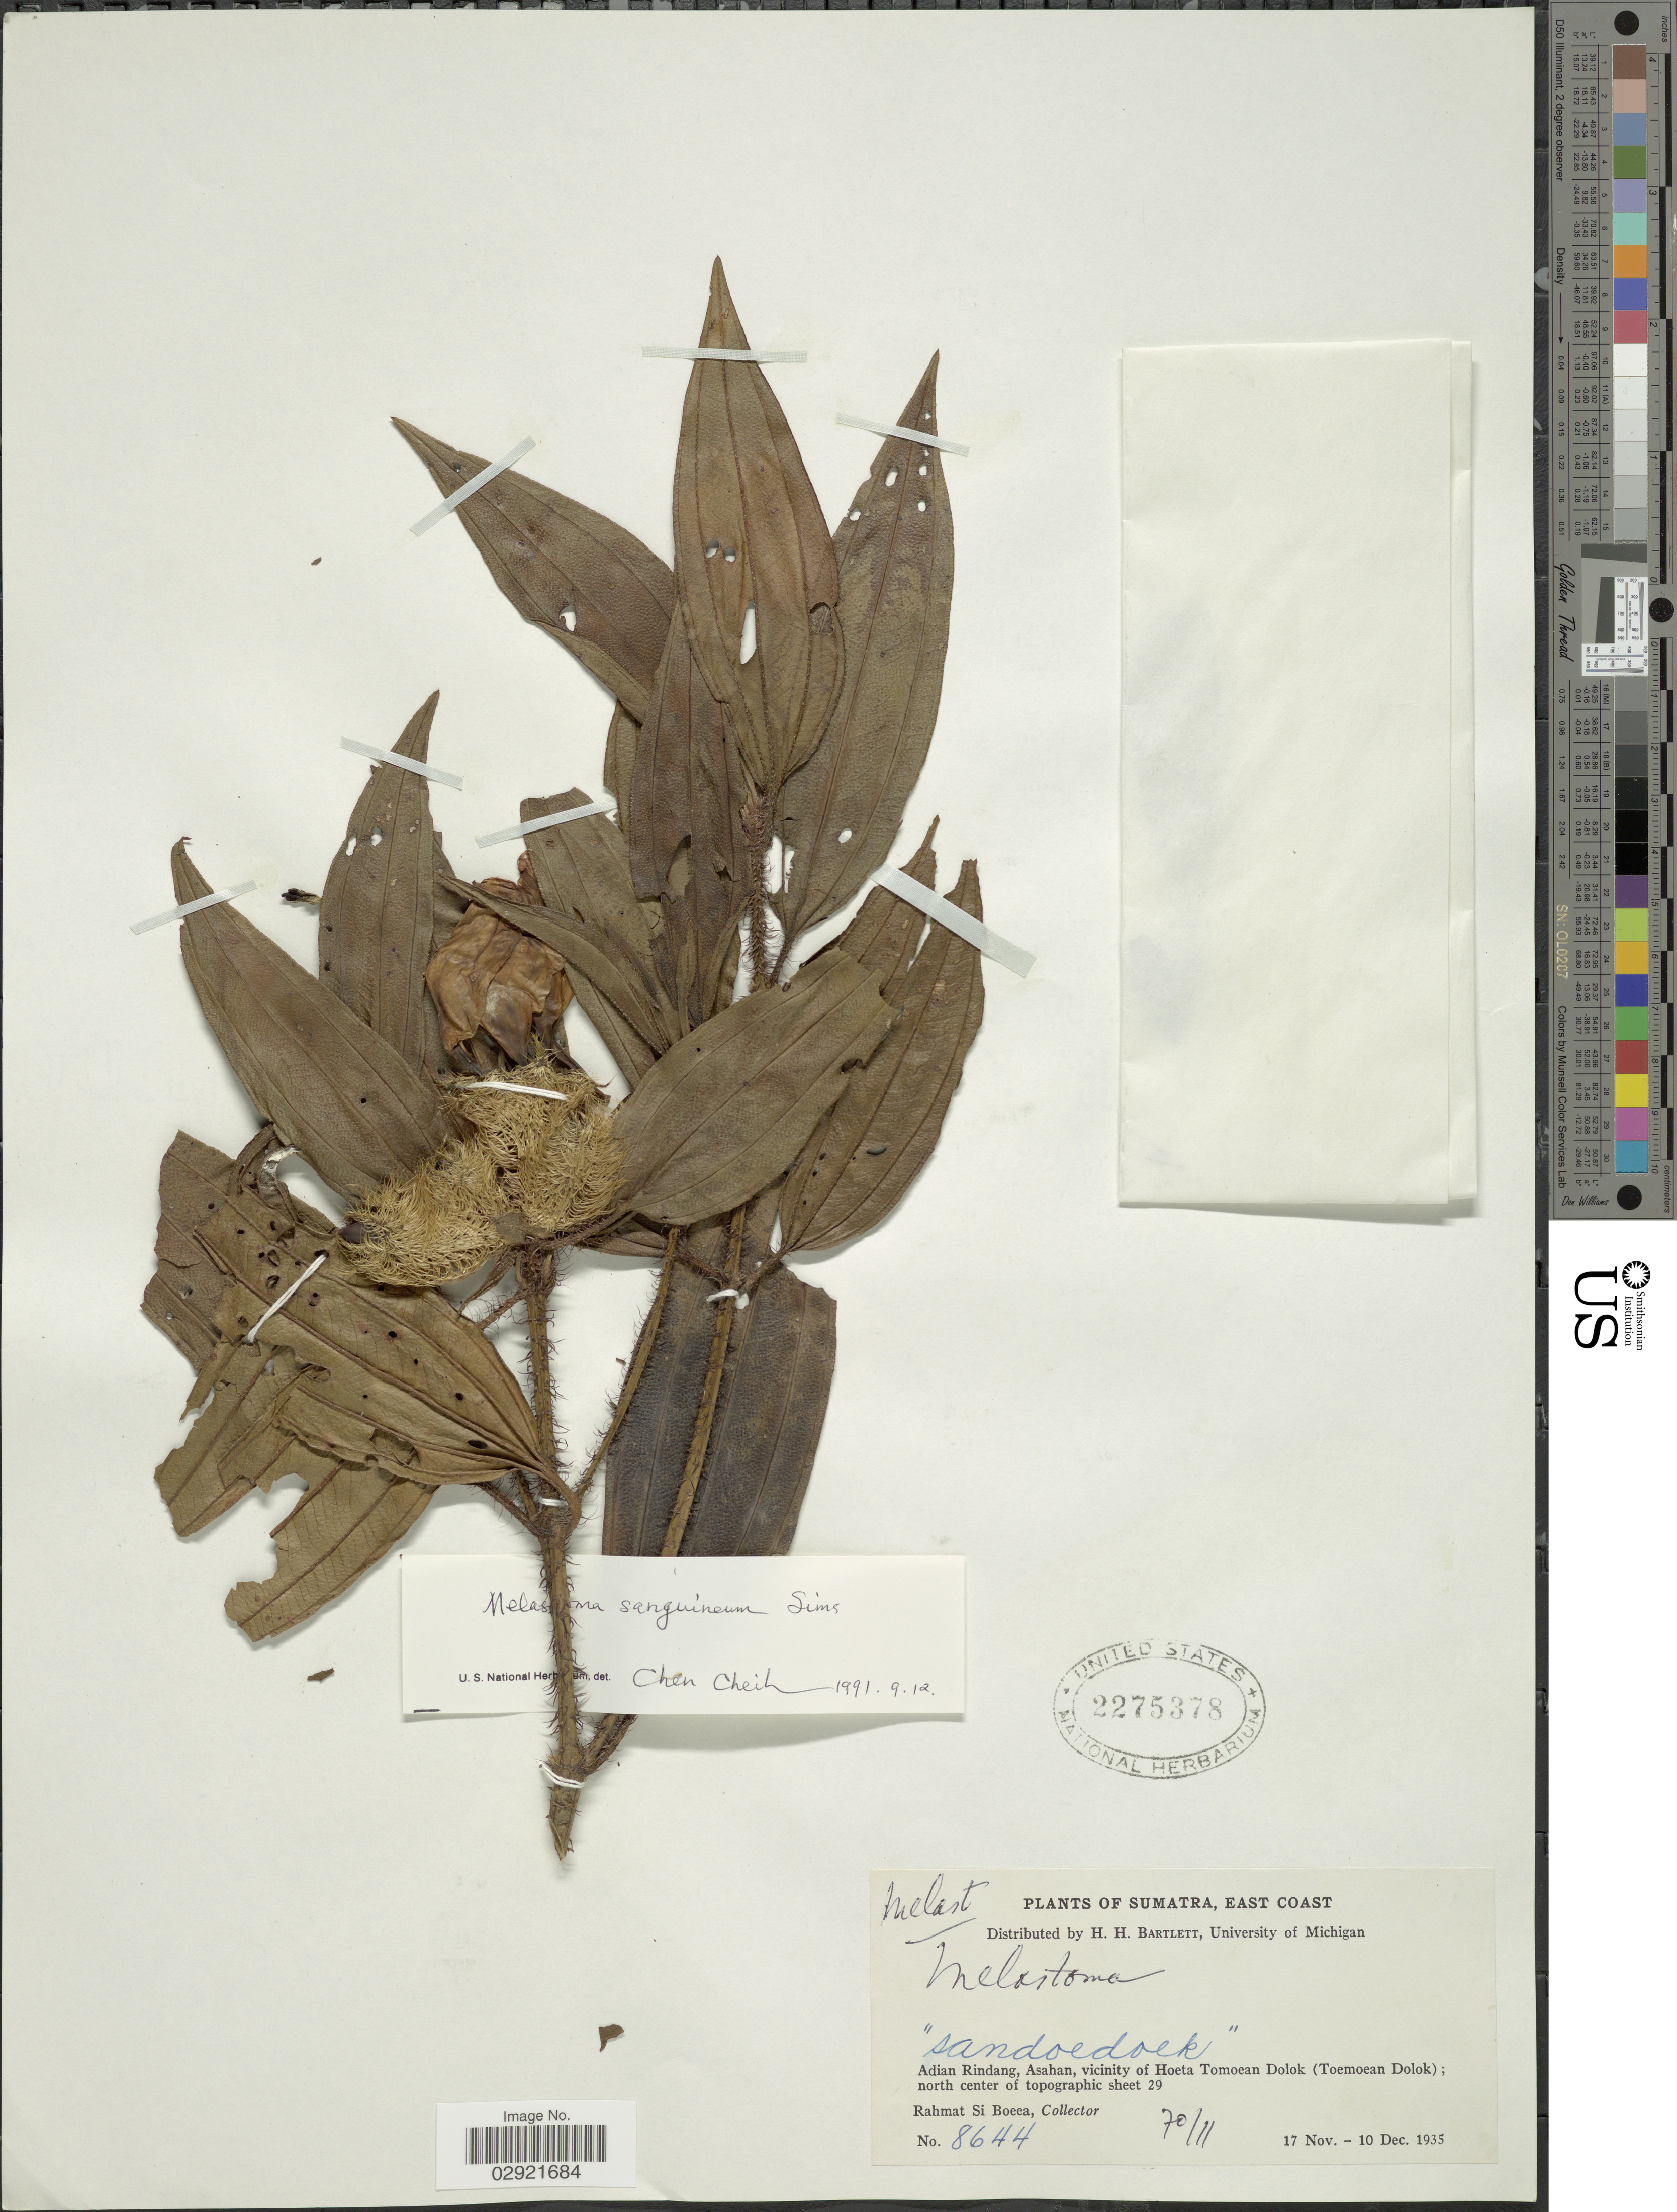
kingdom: Plantae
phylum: Tracheophyta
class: Magnoliopsida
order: Myrtales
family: Melastomataceae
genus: Melastoma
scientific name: Melastoma sanguineum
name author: Sims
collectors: Rahmat Si Boeea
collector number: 8644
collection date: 1935-11-17/1935-12-10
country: Indonesia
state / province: Sumatra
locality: East Coast. Adian Rindang, Asahan, vicinity of Hoeta Tomoean Dolok (Toemoean Dolok); north center of topographic sheet 29.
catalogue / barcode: US 2275378